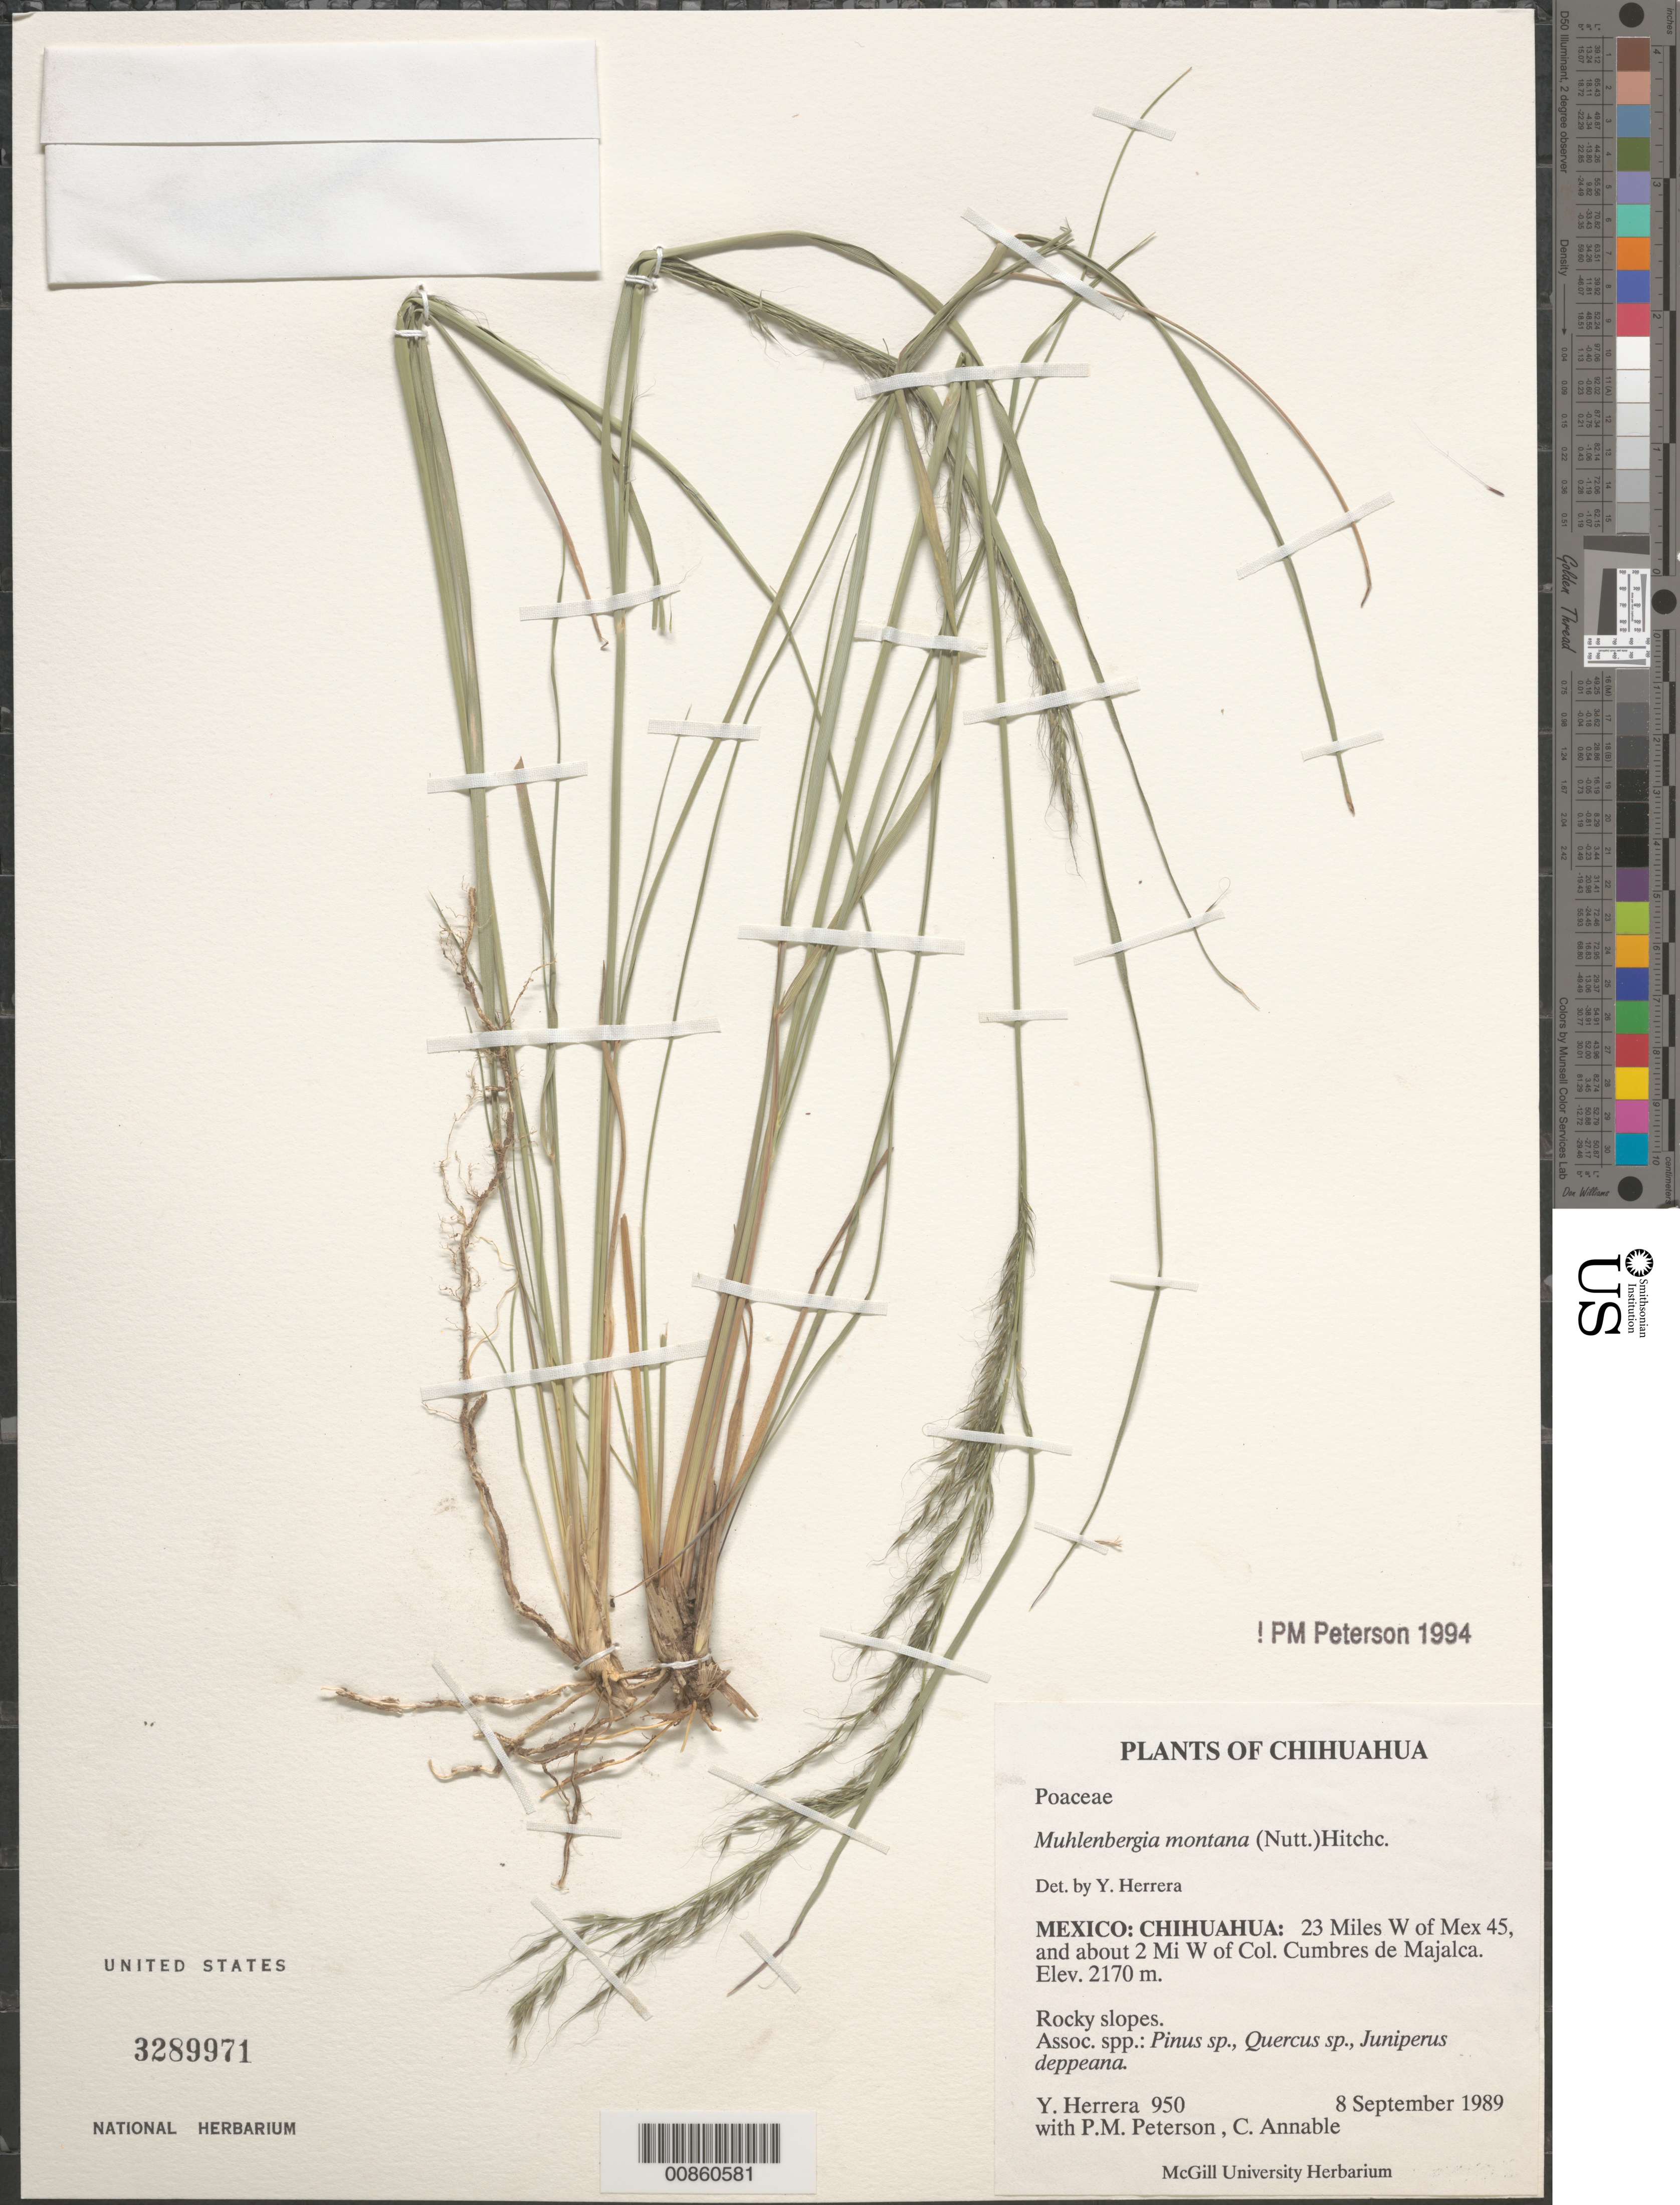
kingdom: Plantae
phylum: Tracheophyta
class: Liliopsida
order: Poales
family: Poaceae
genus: Muhlenbergia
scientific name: Muhlenbergia montana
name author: (Nutt.) Hitchc.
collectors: Y. Herrera Arrieta, P. M. Peterson & C. R. Annable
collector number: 950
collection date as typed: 08 Sep 1989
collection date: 1989-09-08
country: Mexico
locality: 23 mi W of Mex 45, and about 2 mi W of Col. Cumbres de Majalca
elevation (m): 2170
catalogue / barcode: US 3289971